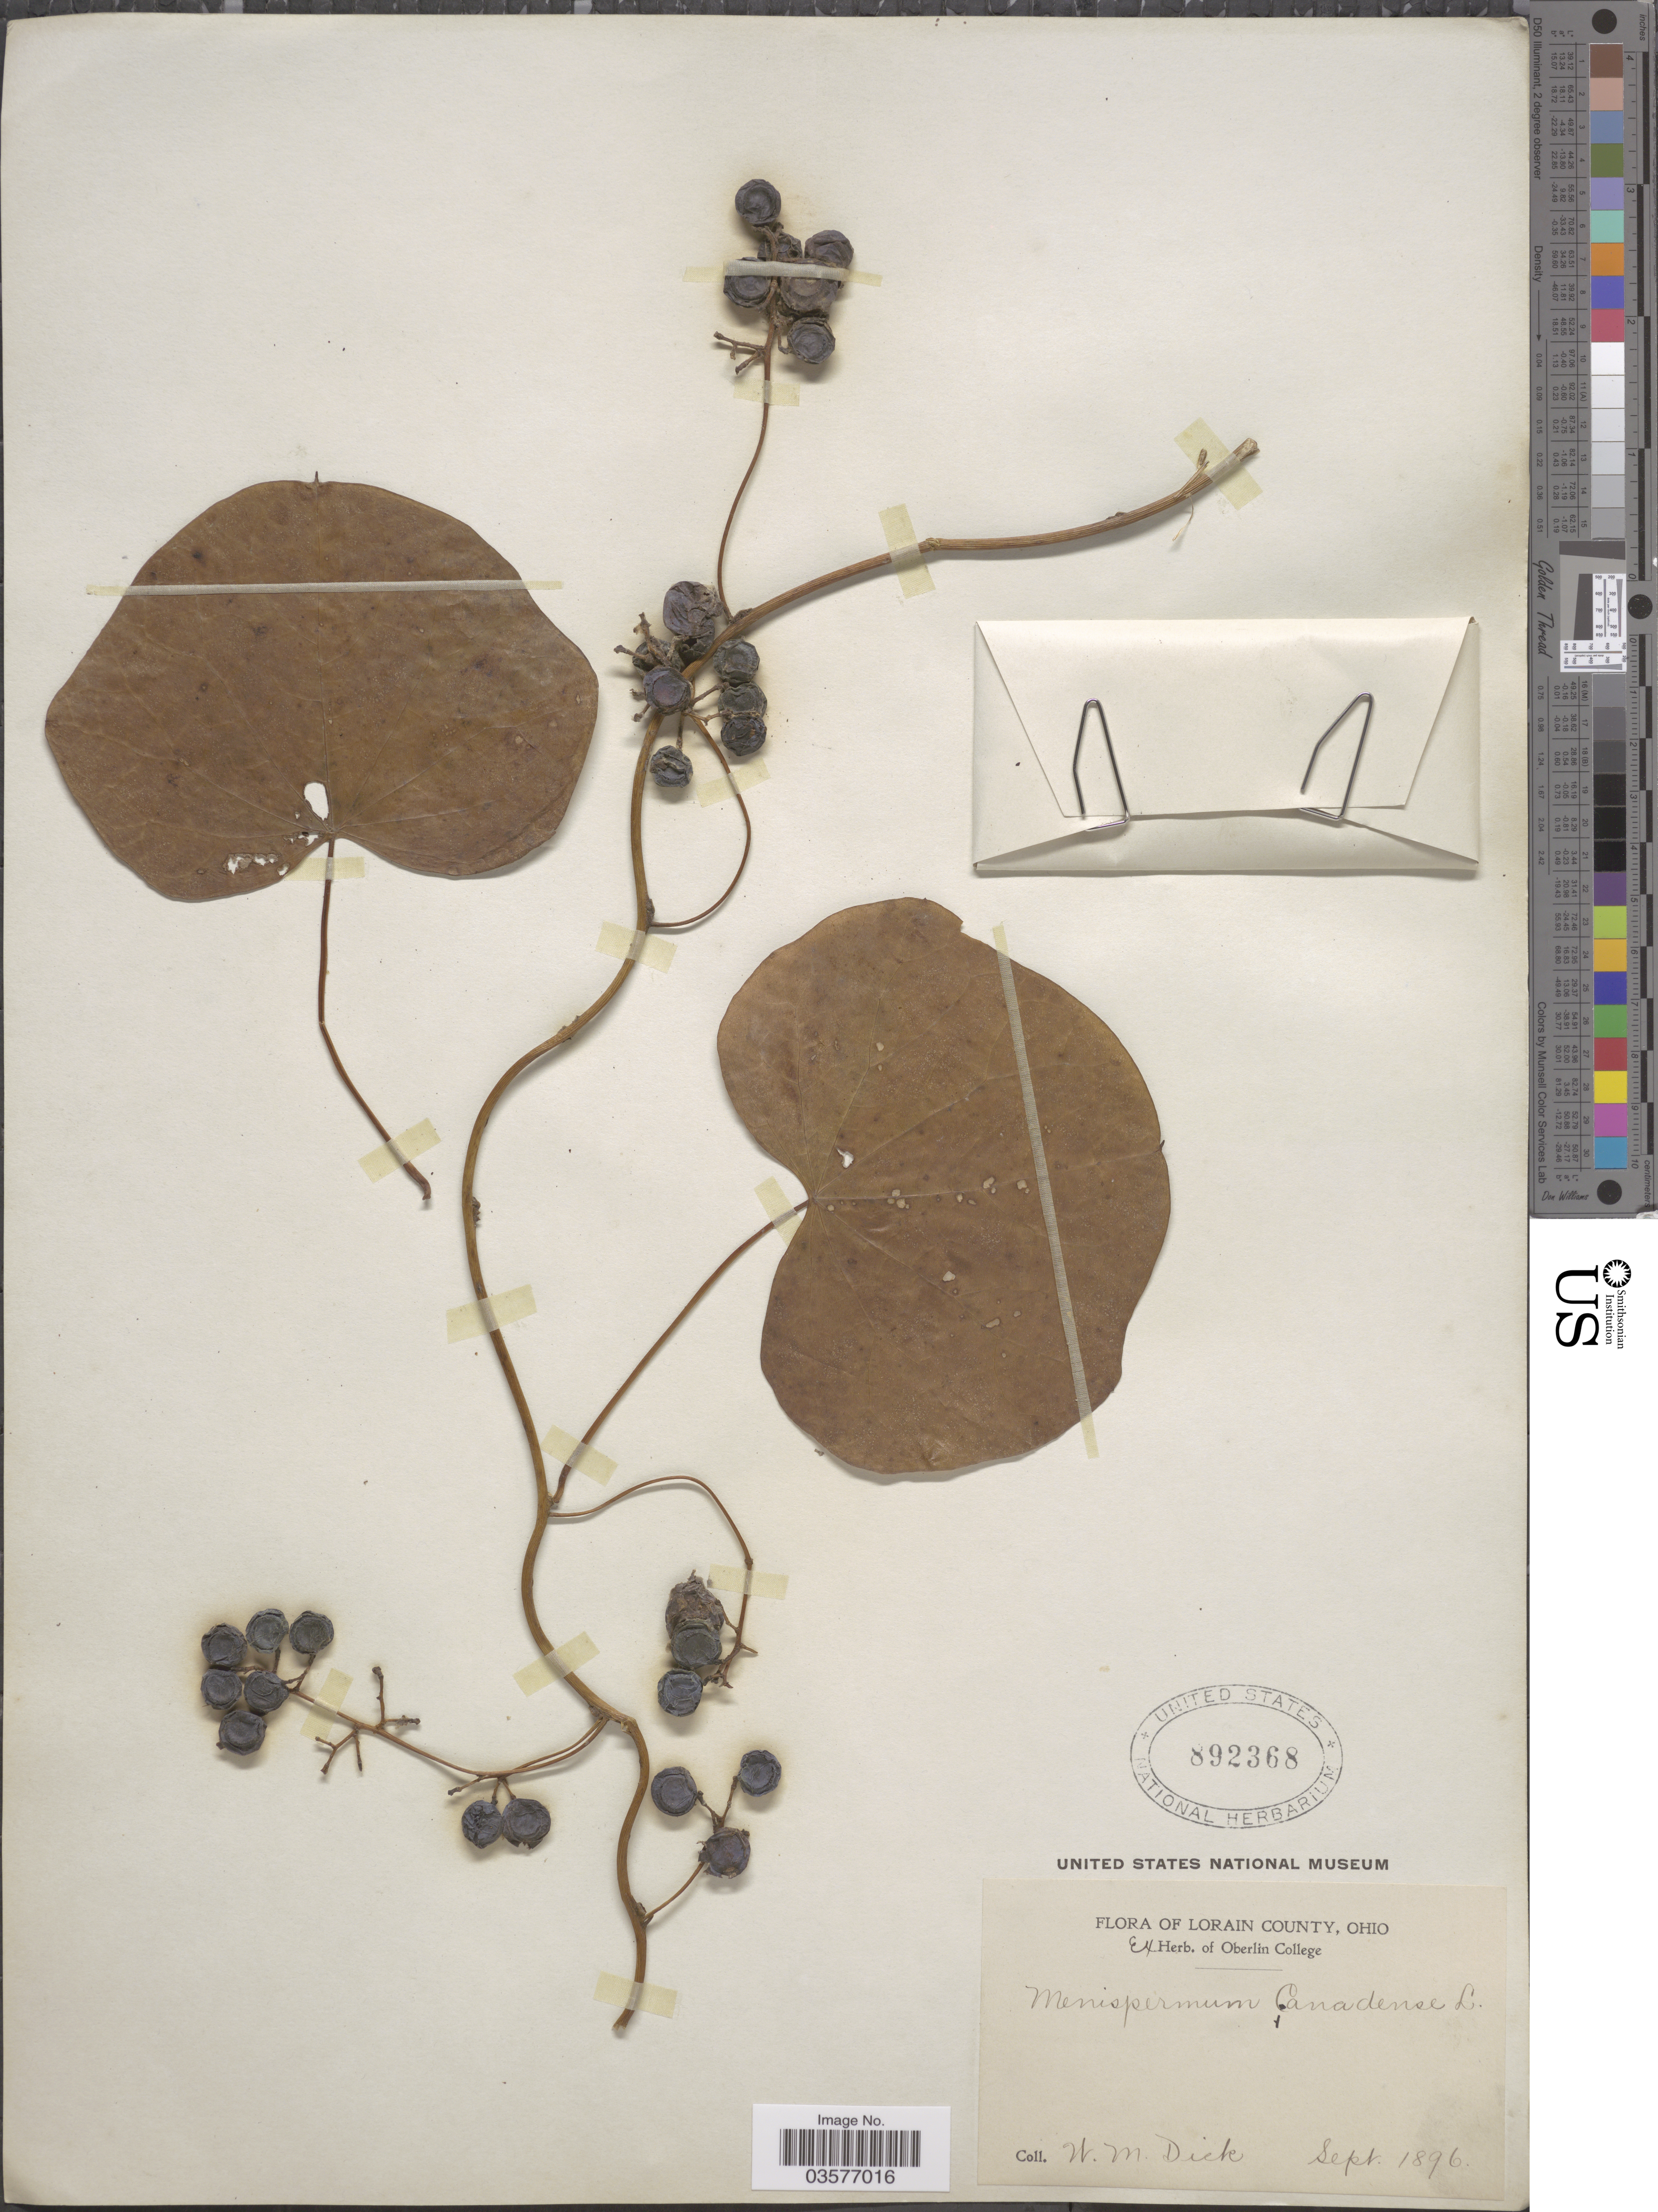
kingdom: Plantae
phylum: Tracheophyta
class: Magnoliopsida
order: Ranunculales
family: Menispermaceae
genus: Menispermum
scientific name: Menispermum canadense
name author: L.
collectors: W. Dick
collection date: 1896-09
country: United States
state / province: Ohio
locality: Lorain County.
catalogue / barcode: US 892368